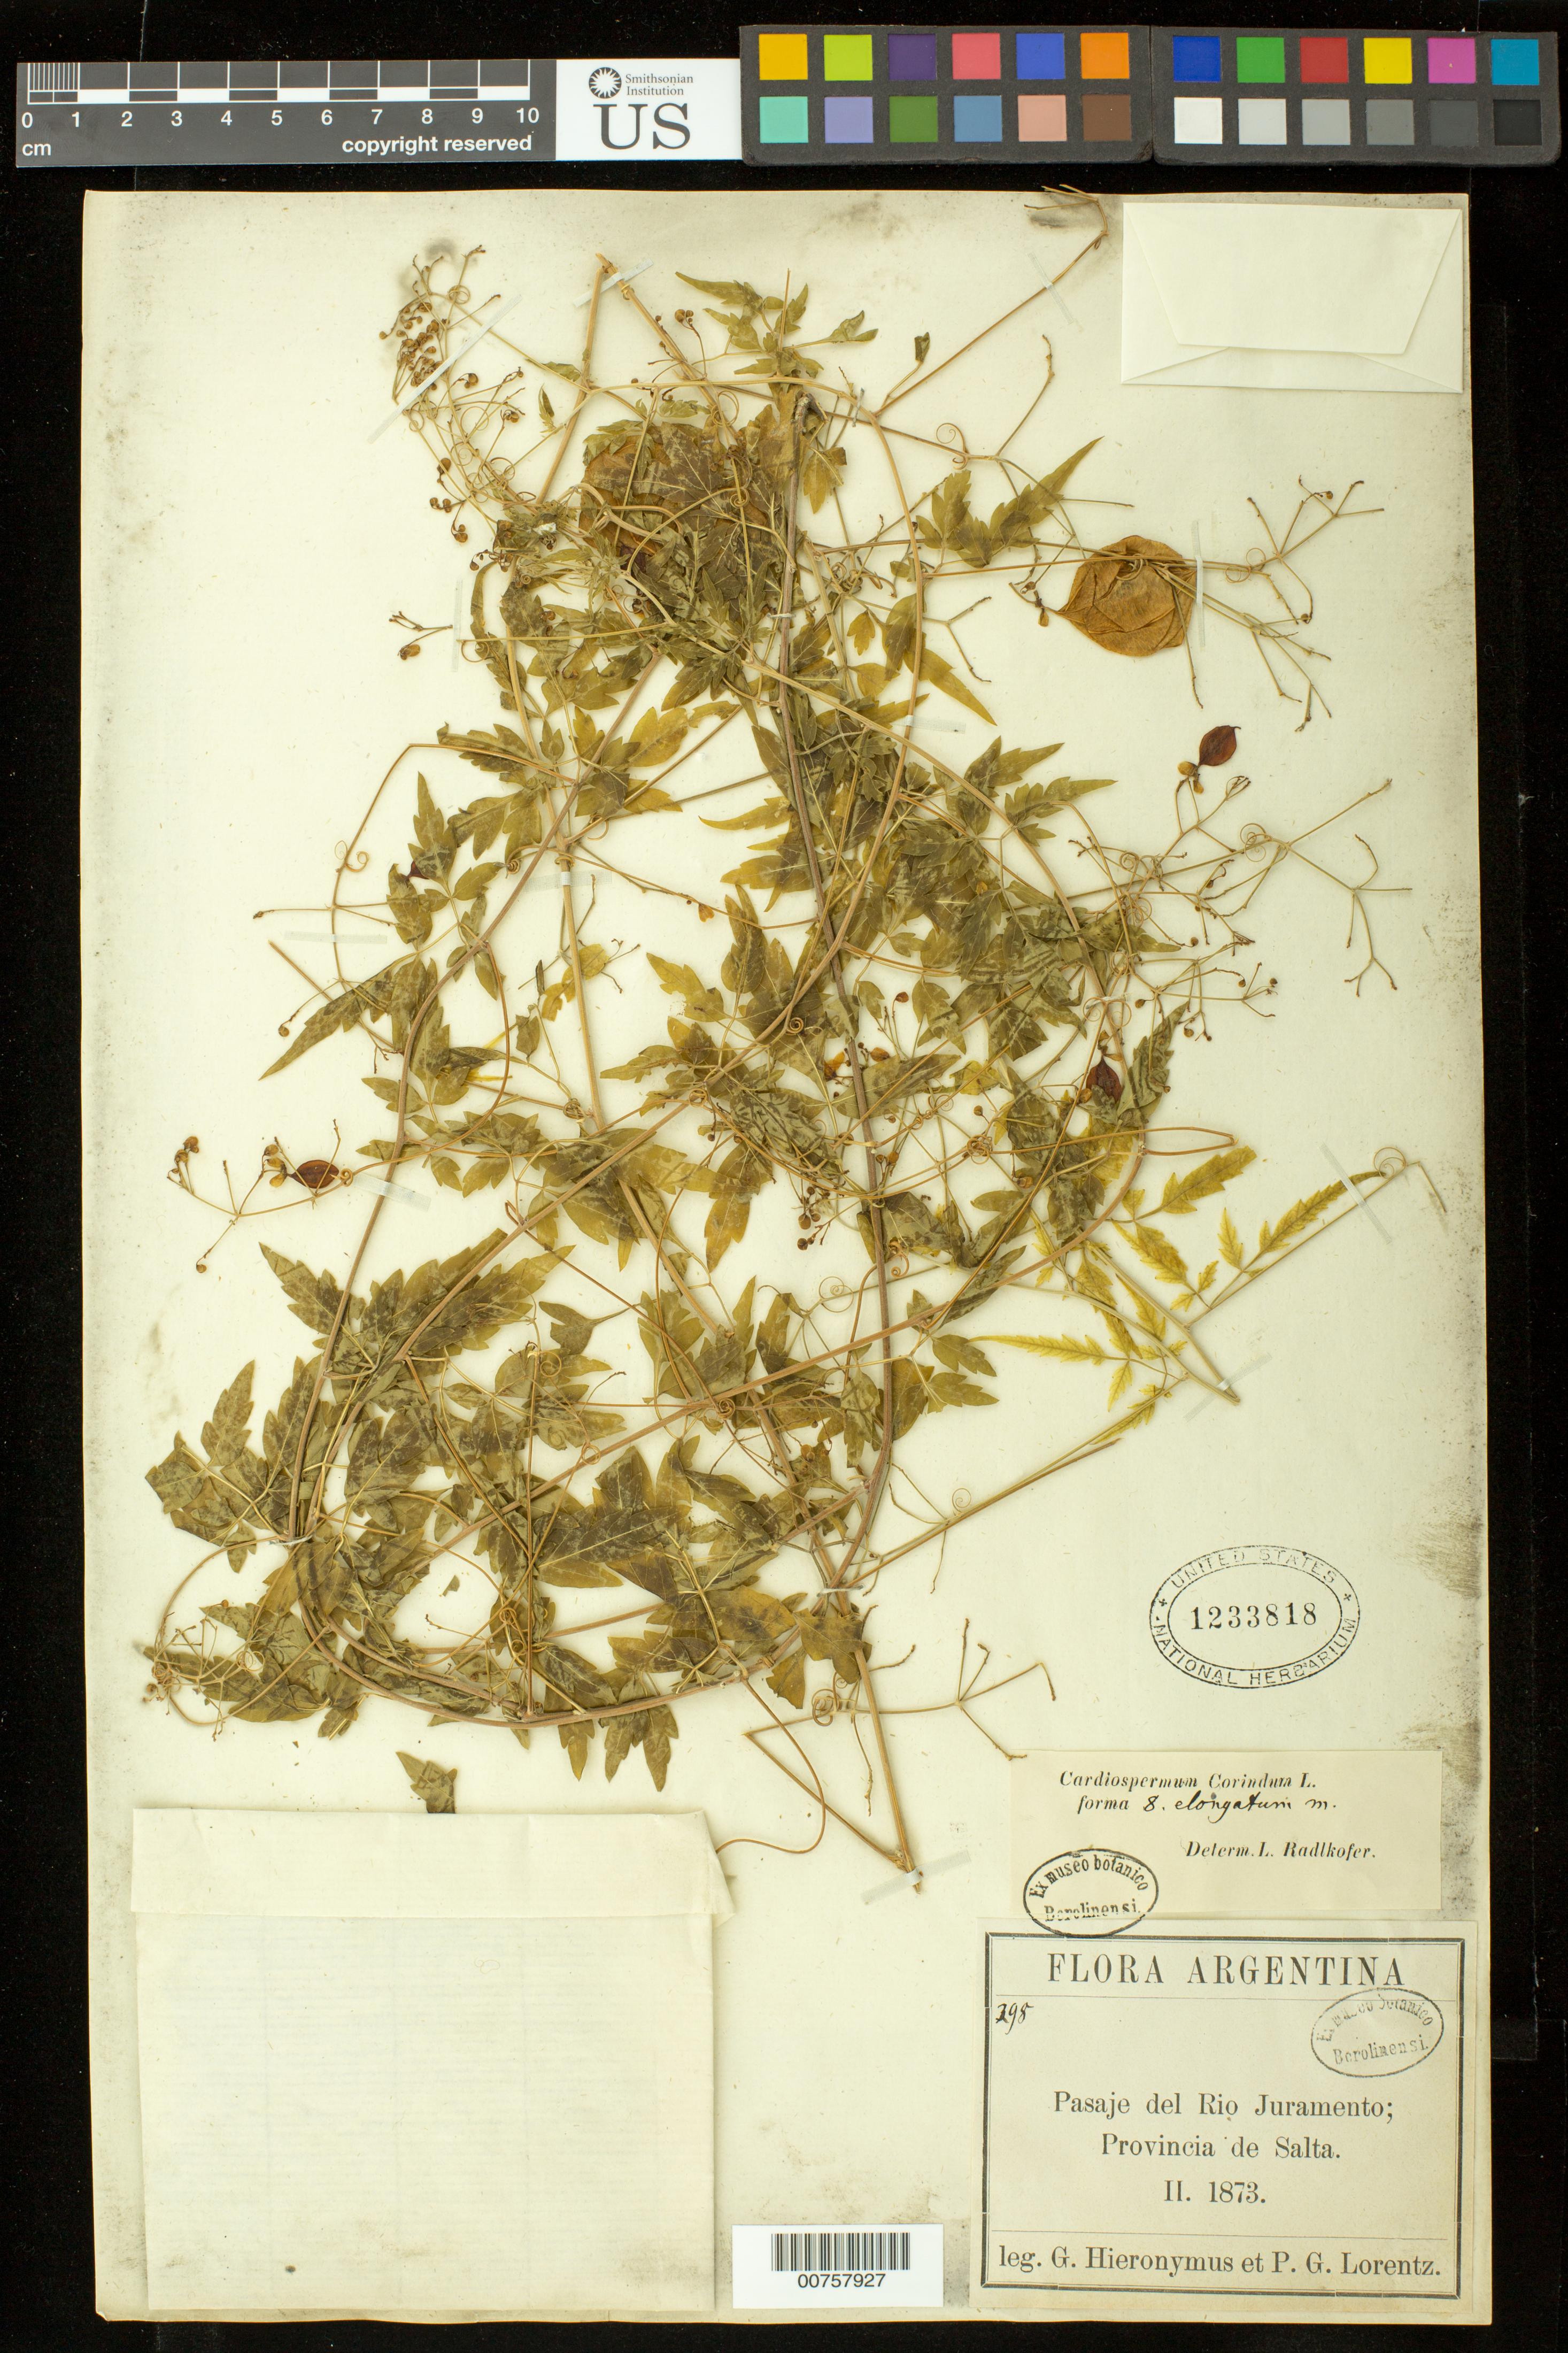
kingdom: Plantae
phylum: Tracheophyta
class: Magnoliopsida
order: Sapindales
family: Sapindaceae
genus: Cardiospermum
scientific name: Cardiospermum corindum f. elongatum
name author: Radlk.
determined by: Radlkofer, L. A. T.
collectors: P. G. Lorentz & G. H. Hieronymus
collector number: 295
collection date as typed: Feb 1873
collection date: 1873-02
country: Argentina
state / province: Salta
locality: Pasaje del Rio Juramento.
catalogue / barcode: US 1233818